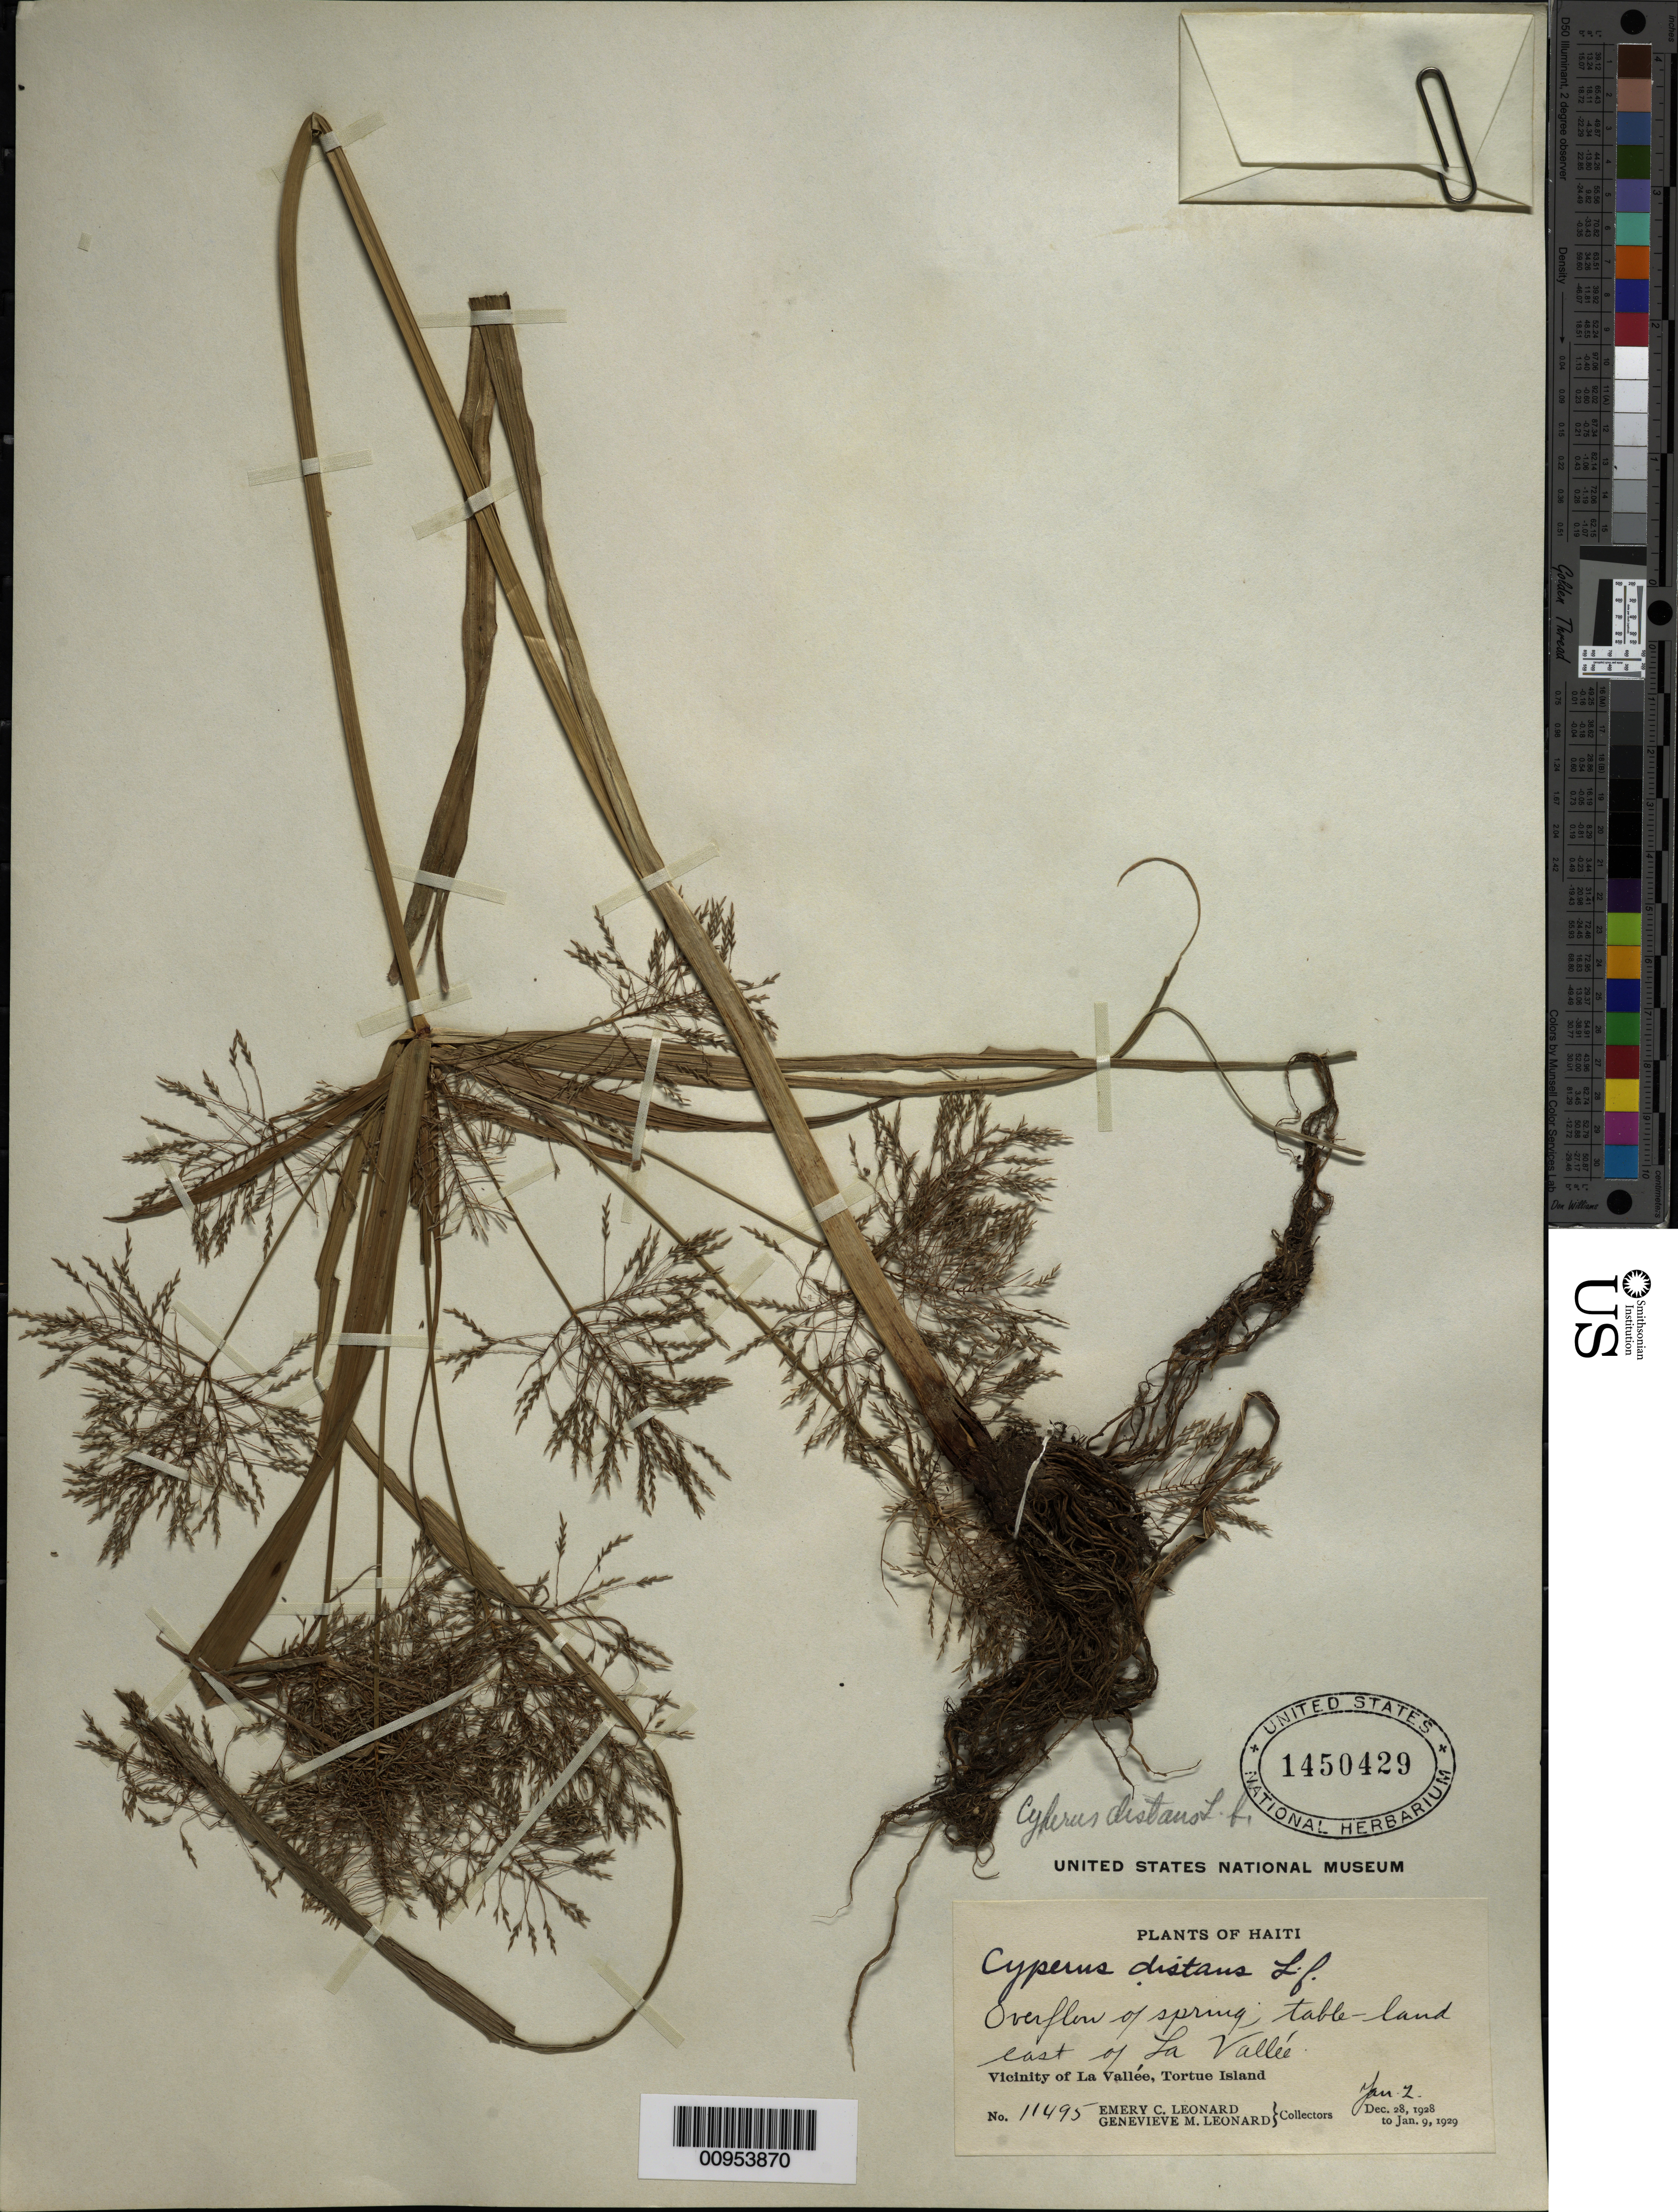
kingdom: Plantae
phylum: Tracheophyta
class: Liliopsida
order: Poales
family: Cyperaceae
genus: Cyperus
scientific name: Cyperus distans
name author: L. f.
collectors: E. C. Leonard & G. M. Leonard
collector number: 11495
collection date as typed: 02 Jan 1929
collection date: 1929-01-02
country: Haiti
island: Tortue Island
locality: Vicinity of La Vallée, spring, table-land E of La Vallée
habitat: Over flow of spring on table-land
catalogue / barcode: US 1450429